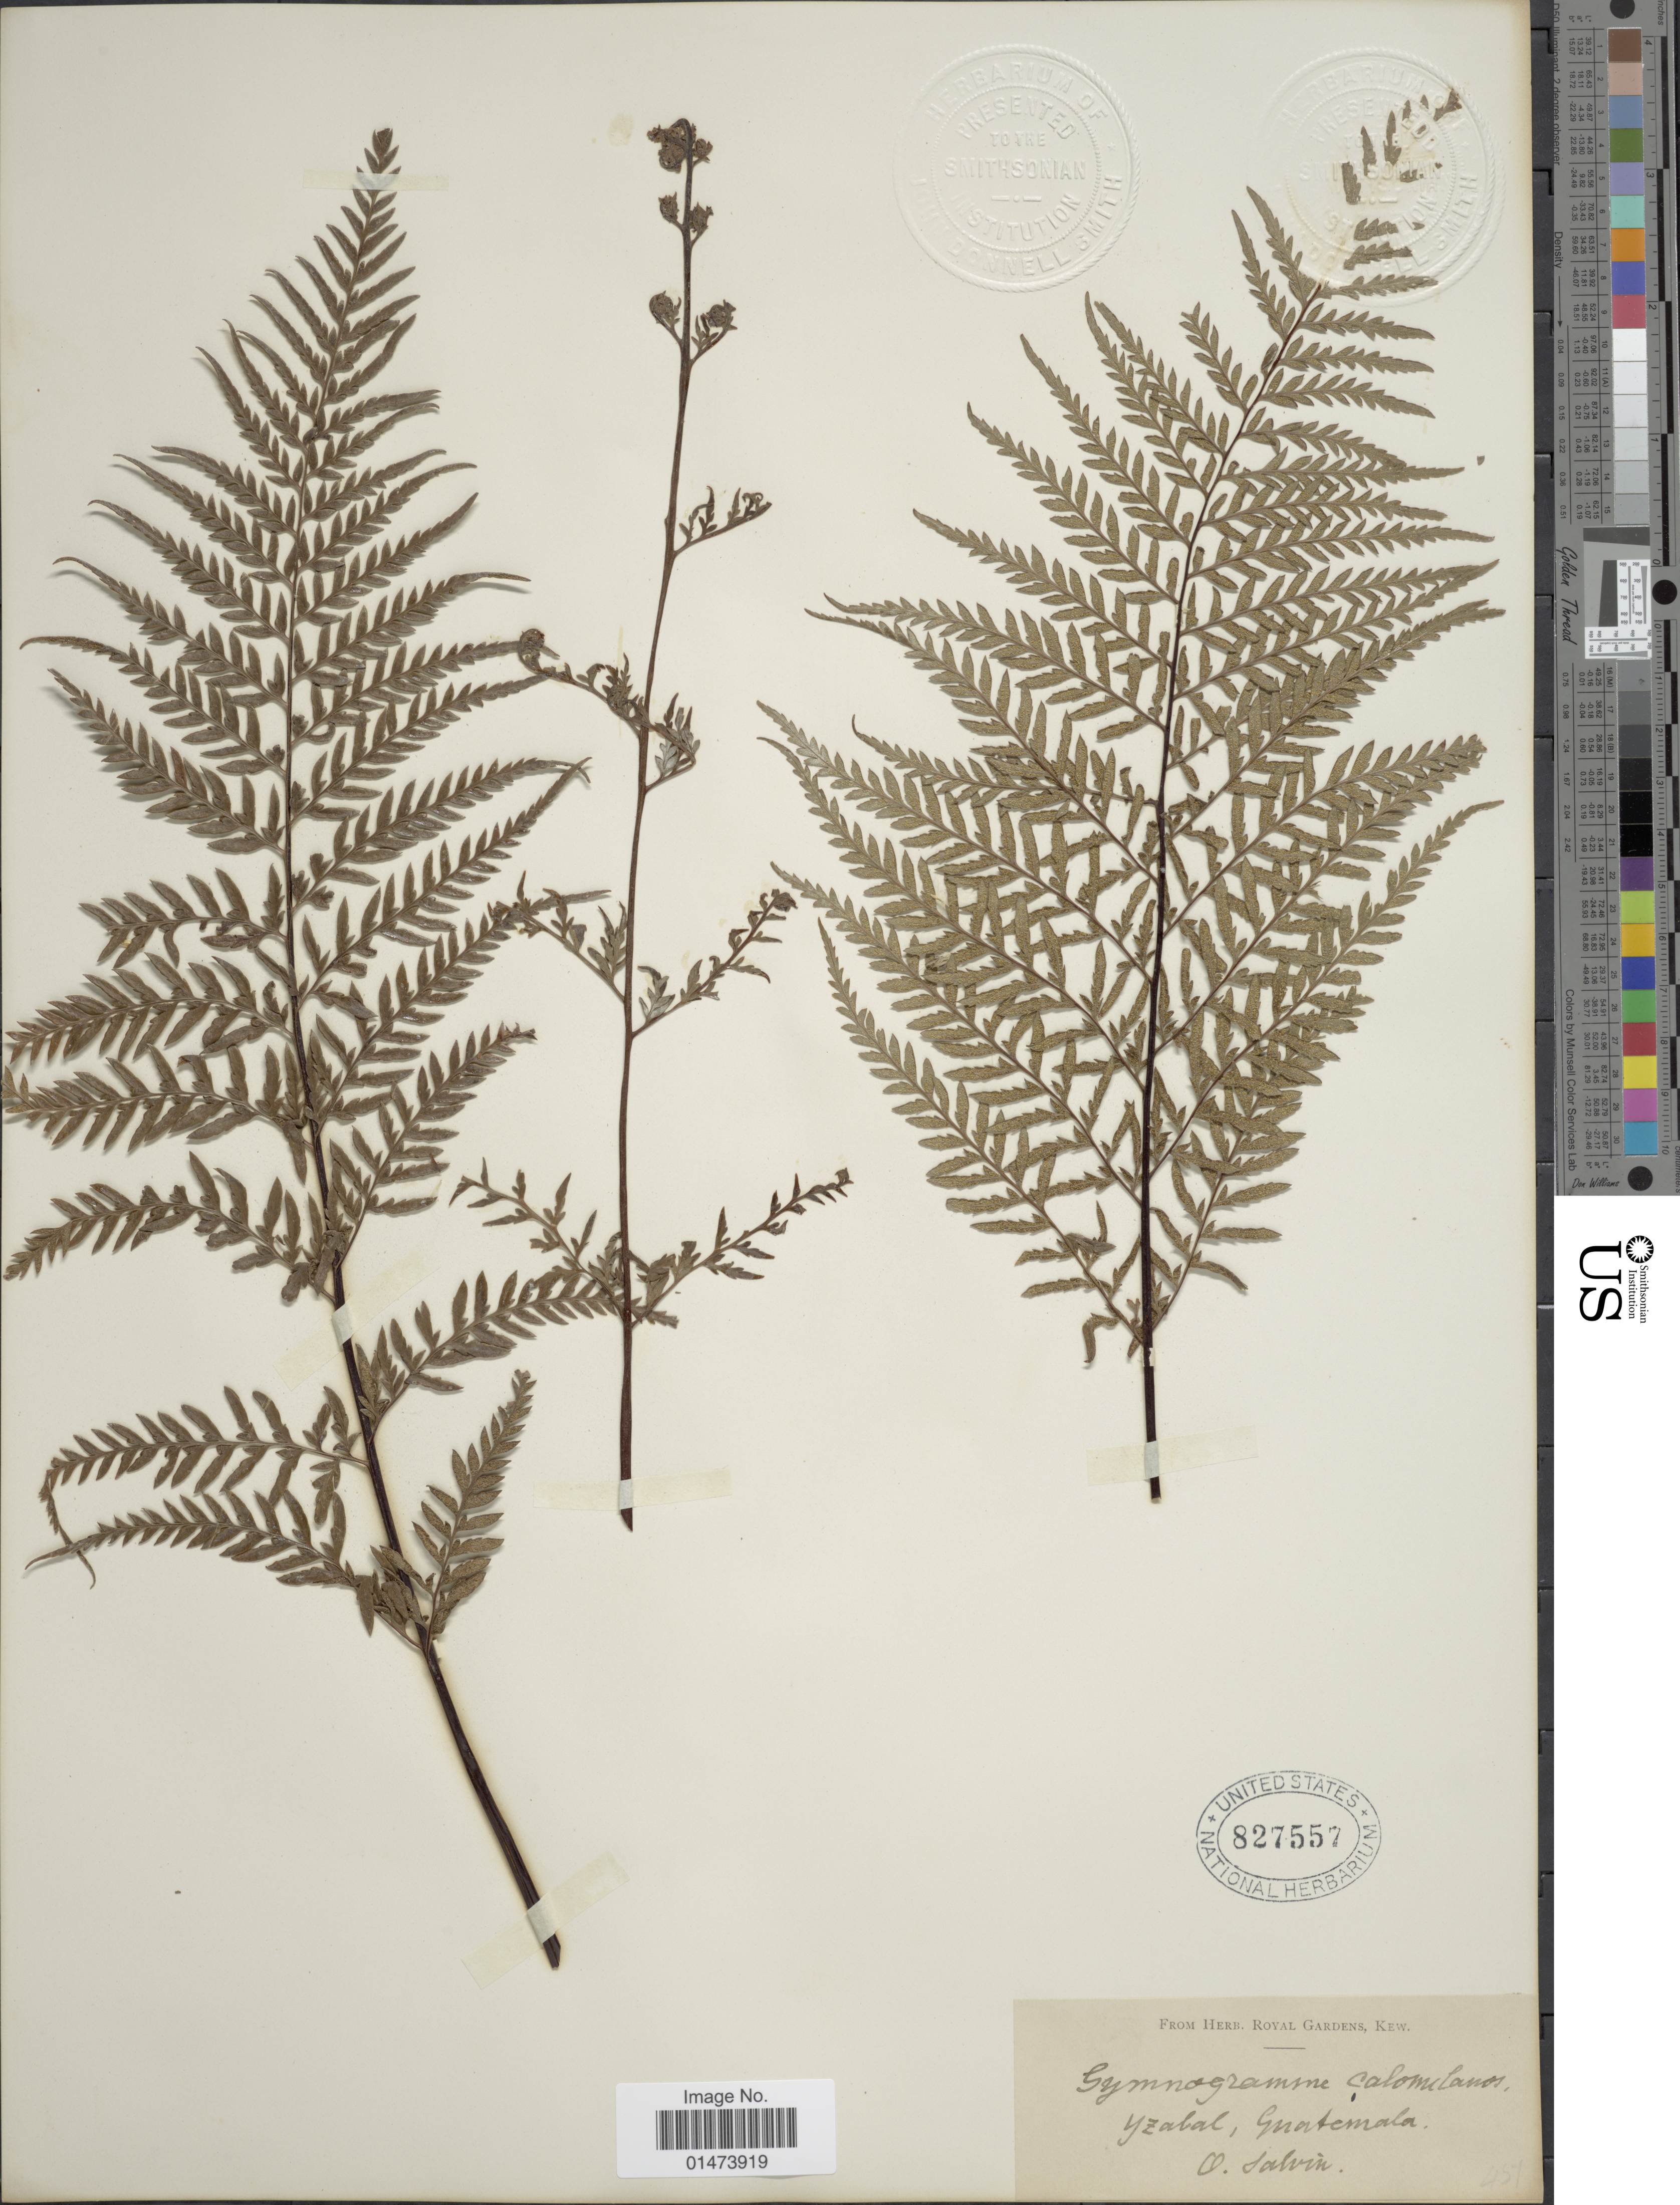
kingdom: Plantae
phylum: Tracheophyta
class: Polypodiopsida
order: Polypodiales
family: Pteridaceae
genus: Pityrogramma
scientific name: Pityrogramma calomelanos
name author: (L.) Link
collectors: O. Salvin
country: Guatemala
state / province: Izabal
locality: Yzabal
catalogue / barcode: US 827557